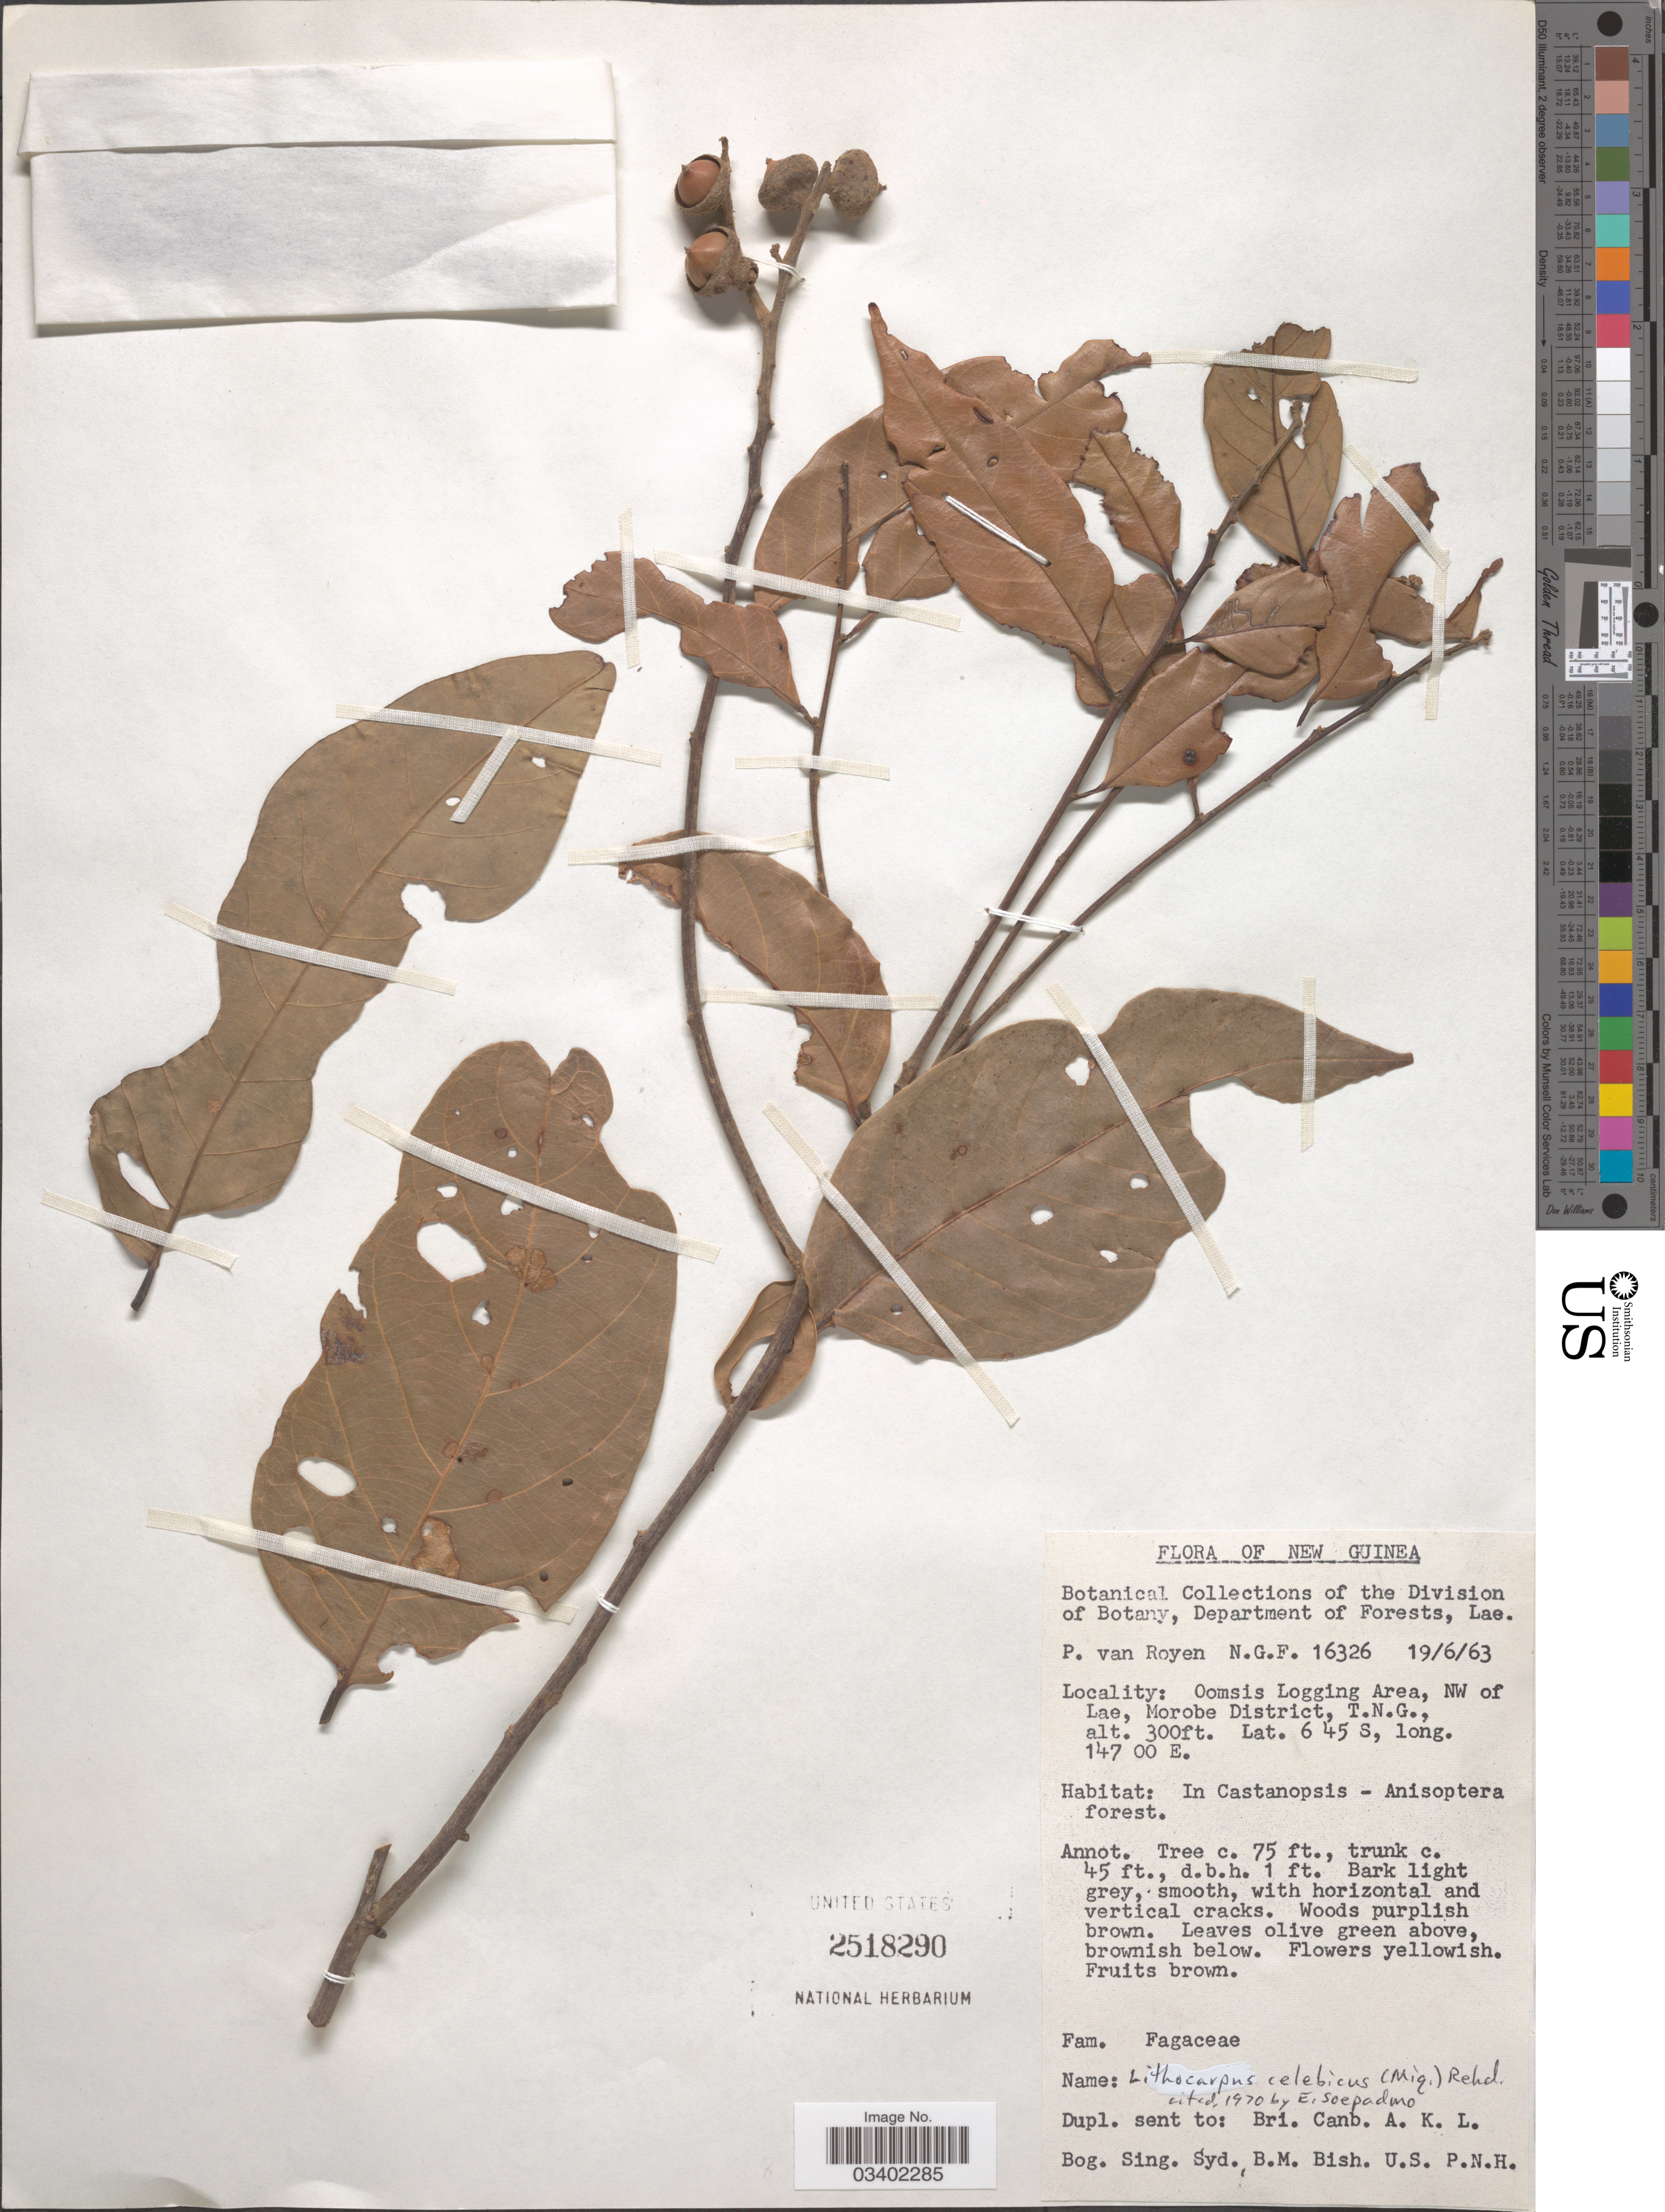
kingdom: Plantae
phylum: Tracheophyta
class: Magnoliopsida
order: Fagales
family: Fagaceae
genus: Lithocarpus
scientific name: Lithocarpus celebicus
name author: (Miq.) Rehder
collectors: P. van Royen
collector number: N.G.F. 16326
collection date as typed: Transcribed d/m/y: 19/6/63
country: Papua New Guinea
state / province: Morobe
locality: New Guinea. Oomsis Logging Area, NW of Lae, Morobe District, T.N.G.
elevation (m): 91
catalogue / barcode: US 2518290